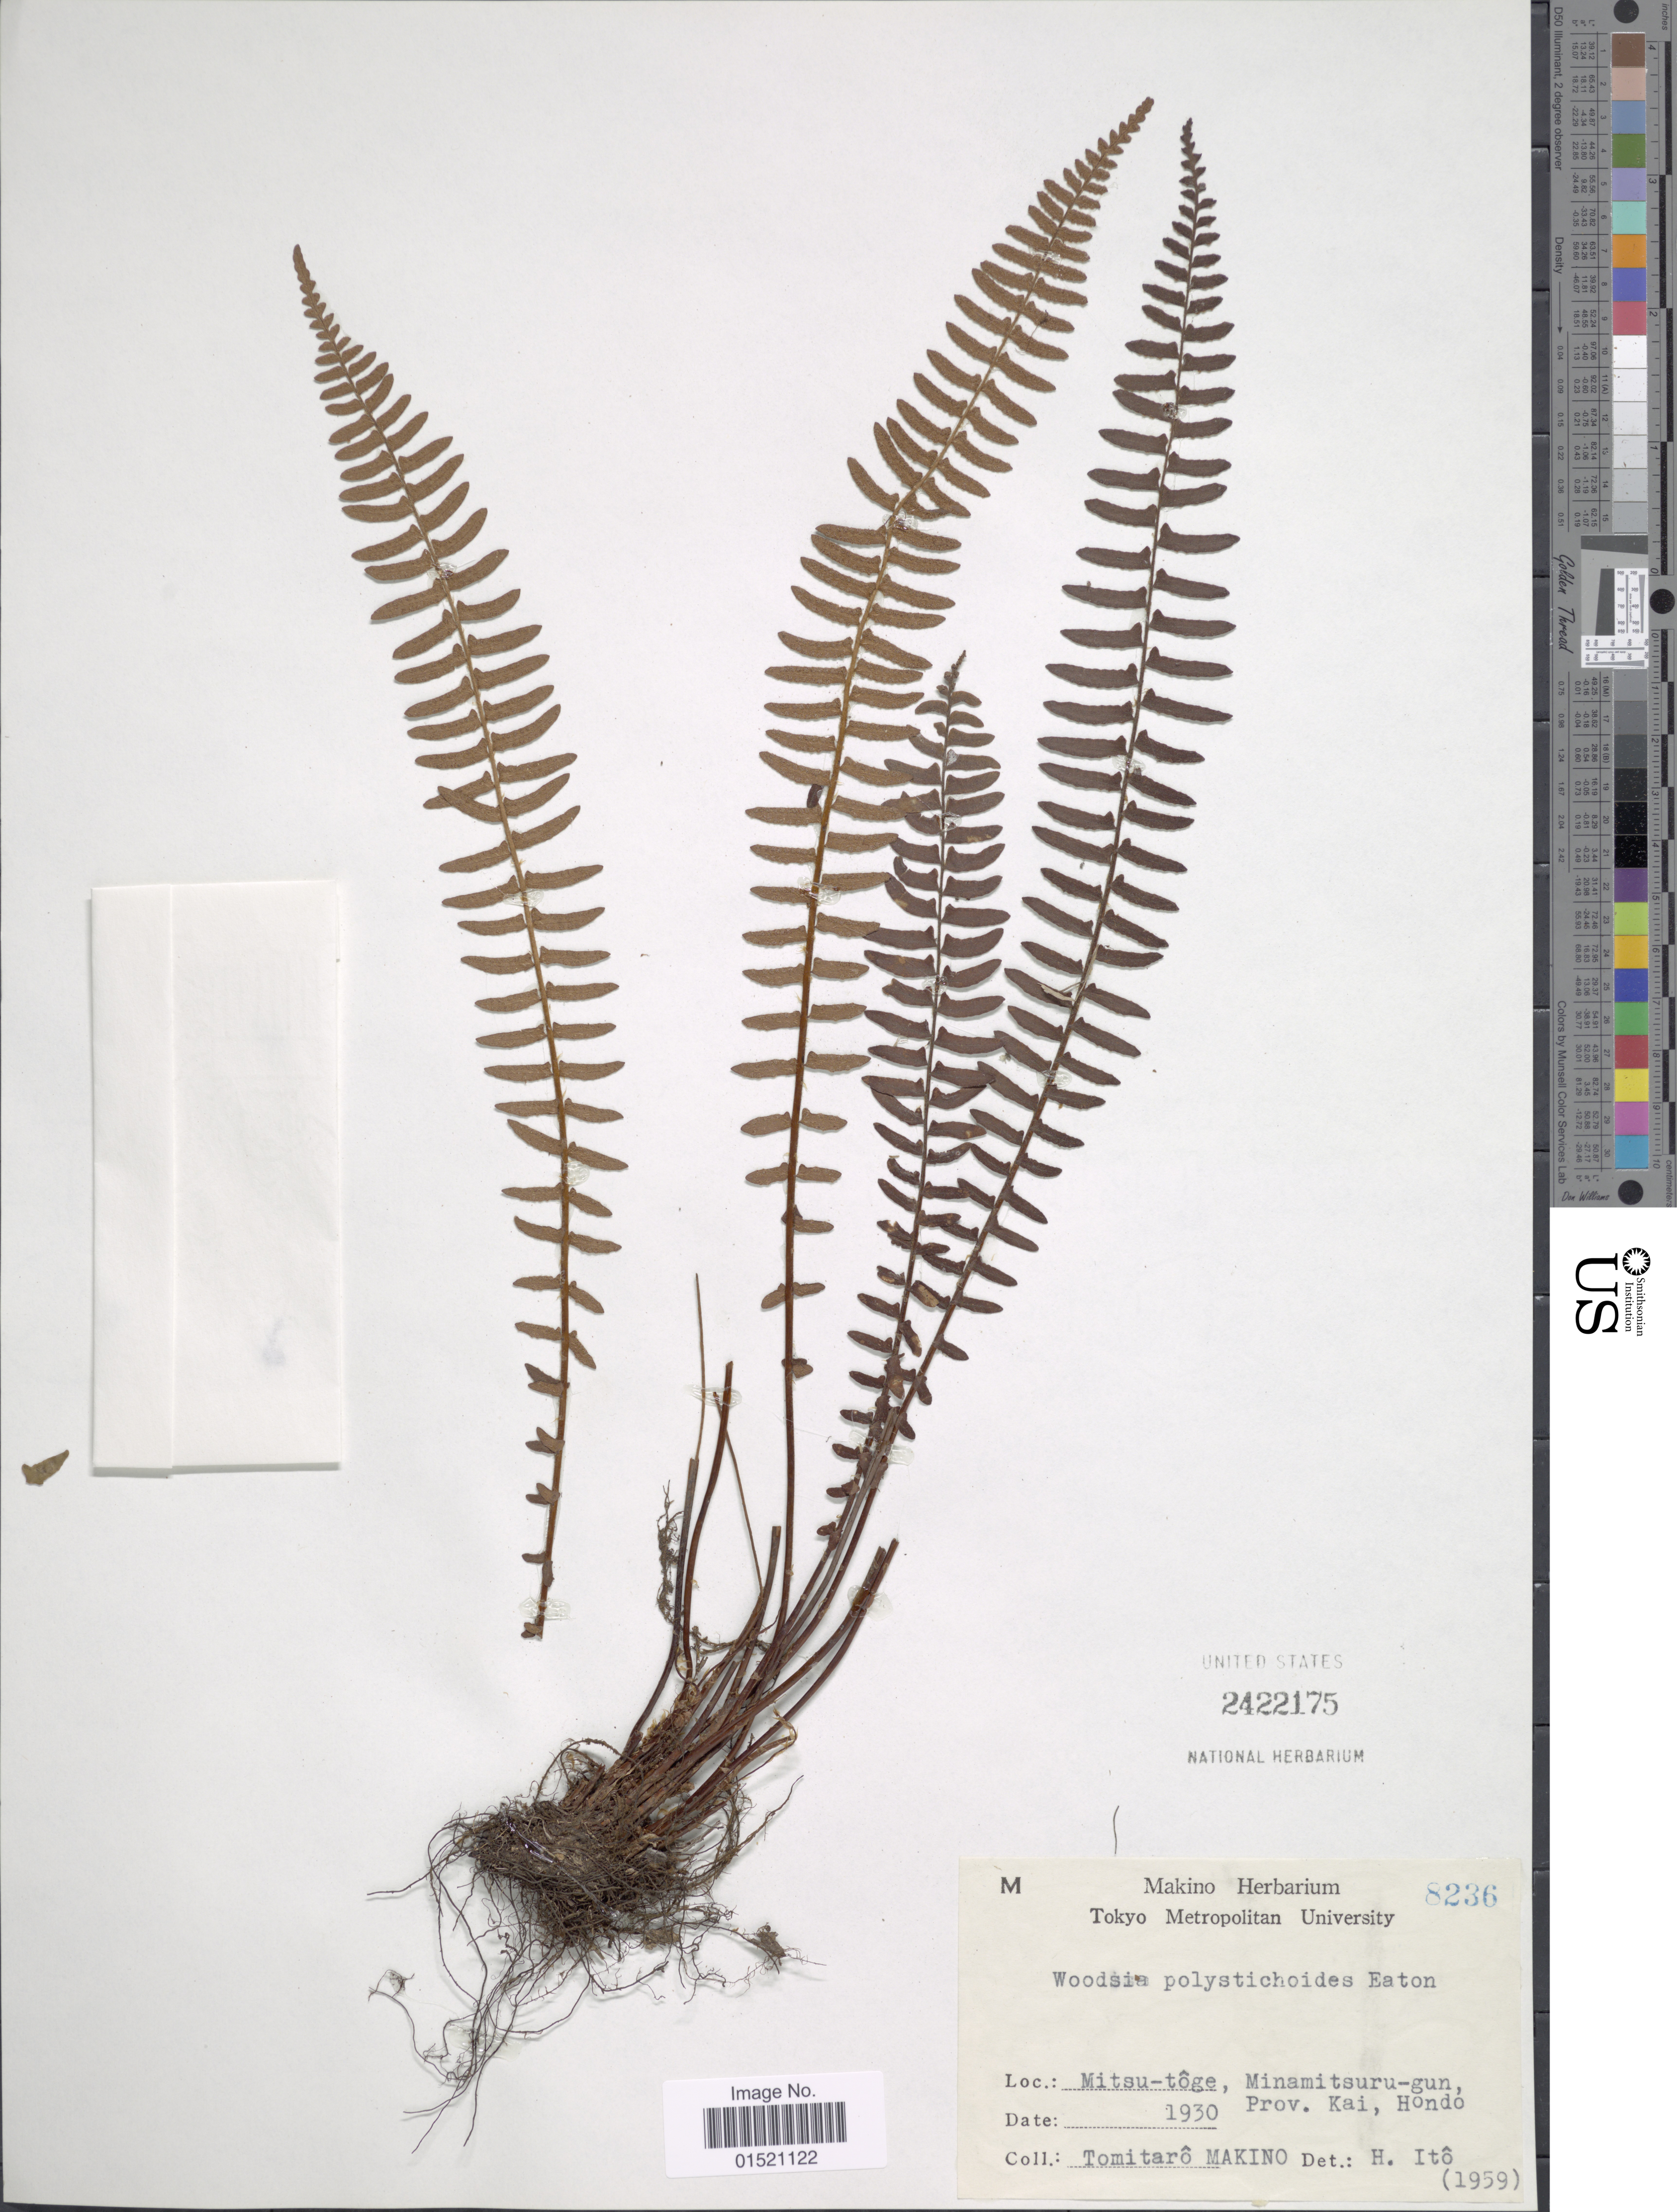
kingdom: Plantae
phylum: Tracheophyta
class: Polypodiopsida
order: Polypodiales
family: Woodsiaceae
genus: Woodsia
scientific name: Woodsia polystichoides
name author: D.C. Eaton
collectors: T. Makino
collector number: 8236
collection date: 1930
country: Japan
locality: Mitsu-tôge, Minamitsuru-gun, Prov. Kai, Hondo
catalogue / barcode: US 2422175